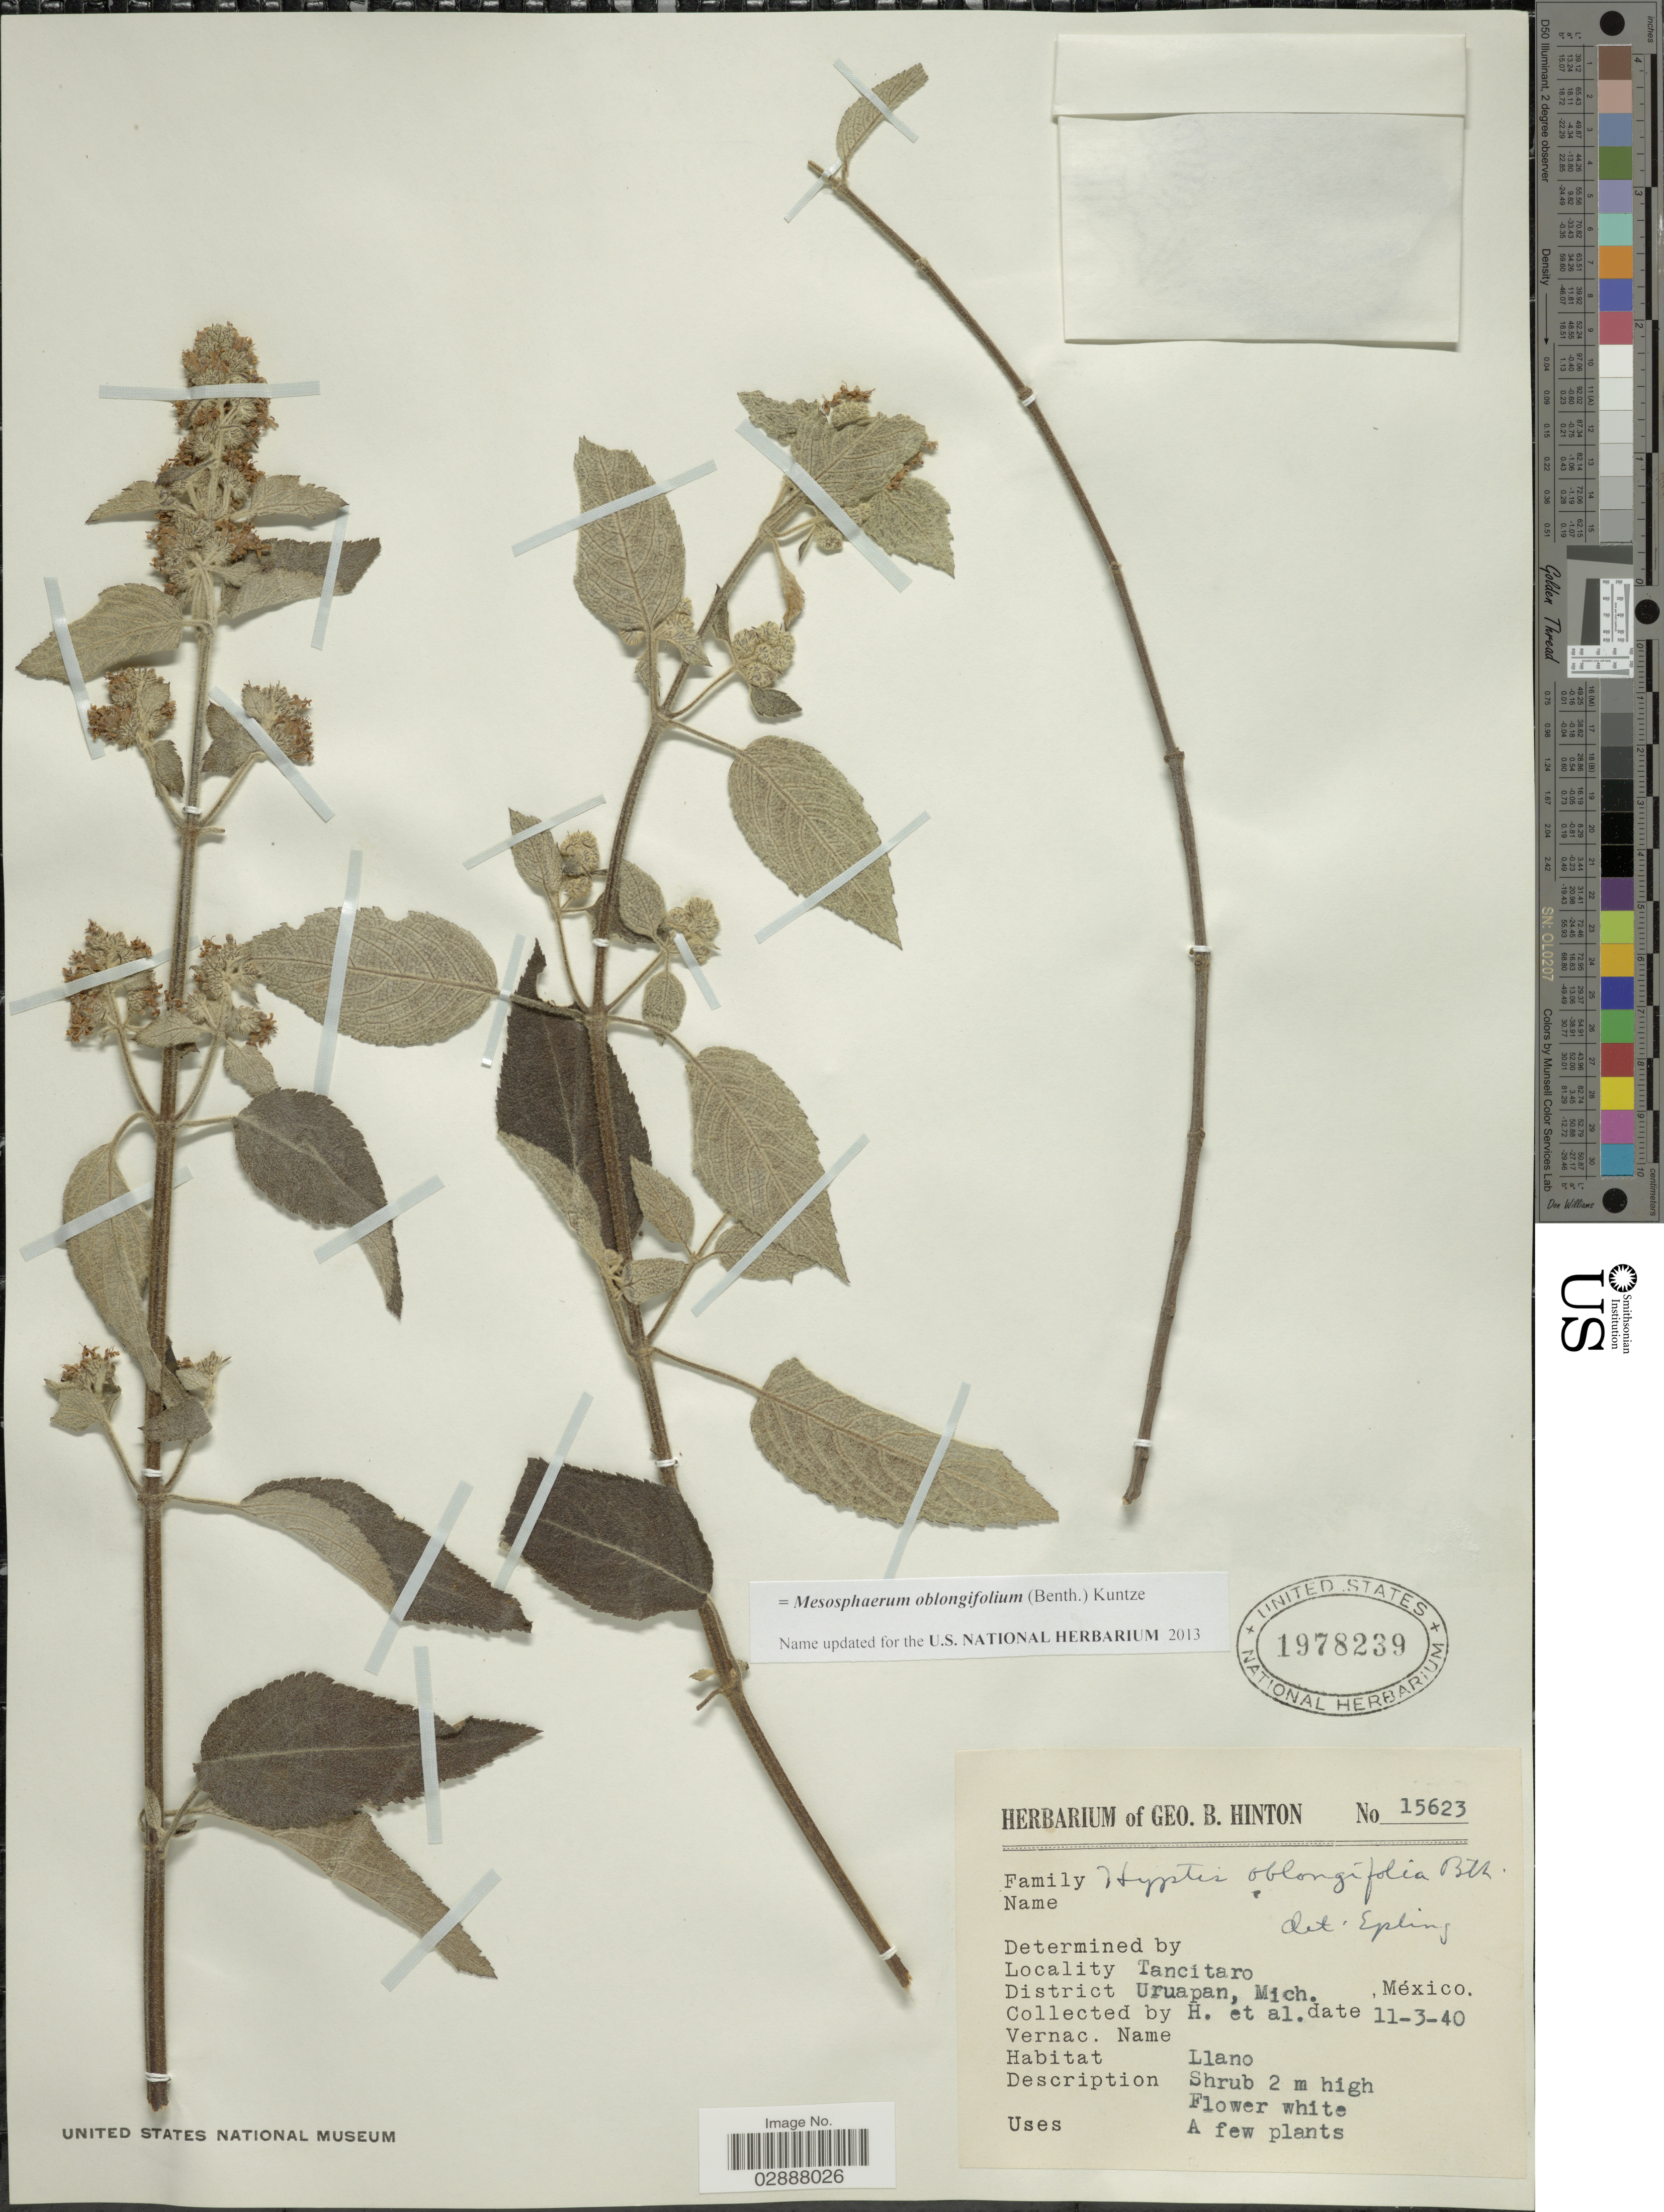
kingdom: Plantae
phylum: Tracheophyta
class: Magnoliopsida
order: Lamiales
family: Lamiaceae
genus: Mesosphaerum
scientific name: Mesosphaerum oblongifolium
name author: (Benth.) Kuntze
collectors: G. B. Hinton & et al.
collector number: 15623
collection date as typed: Transcribed d/m/y: 11/3/40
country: Mexico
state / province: Michoacán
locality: Tancitaro. District Uruapan.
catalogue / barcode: US 1978239